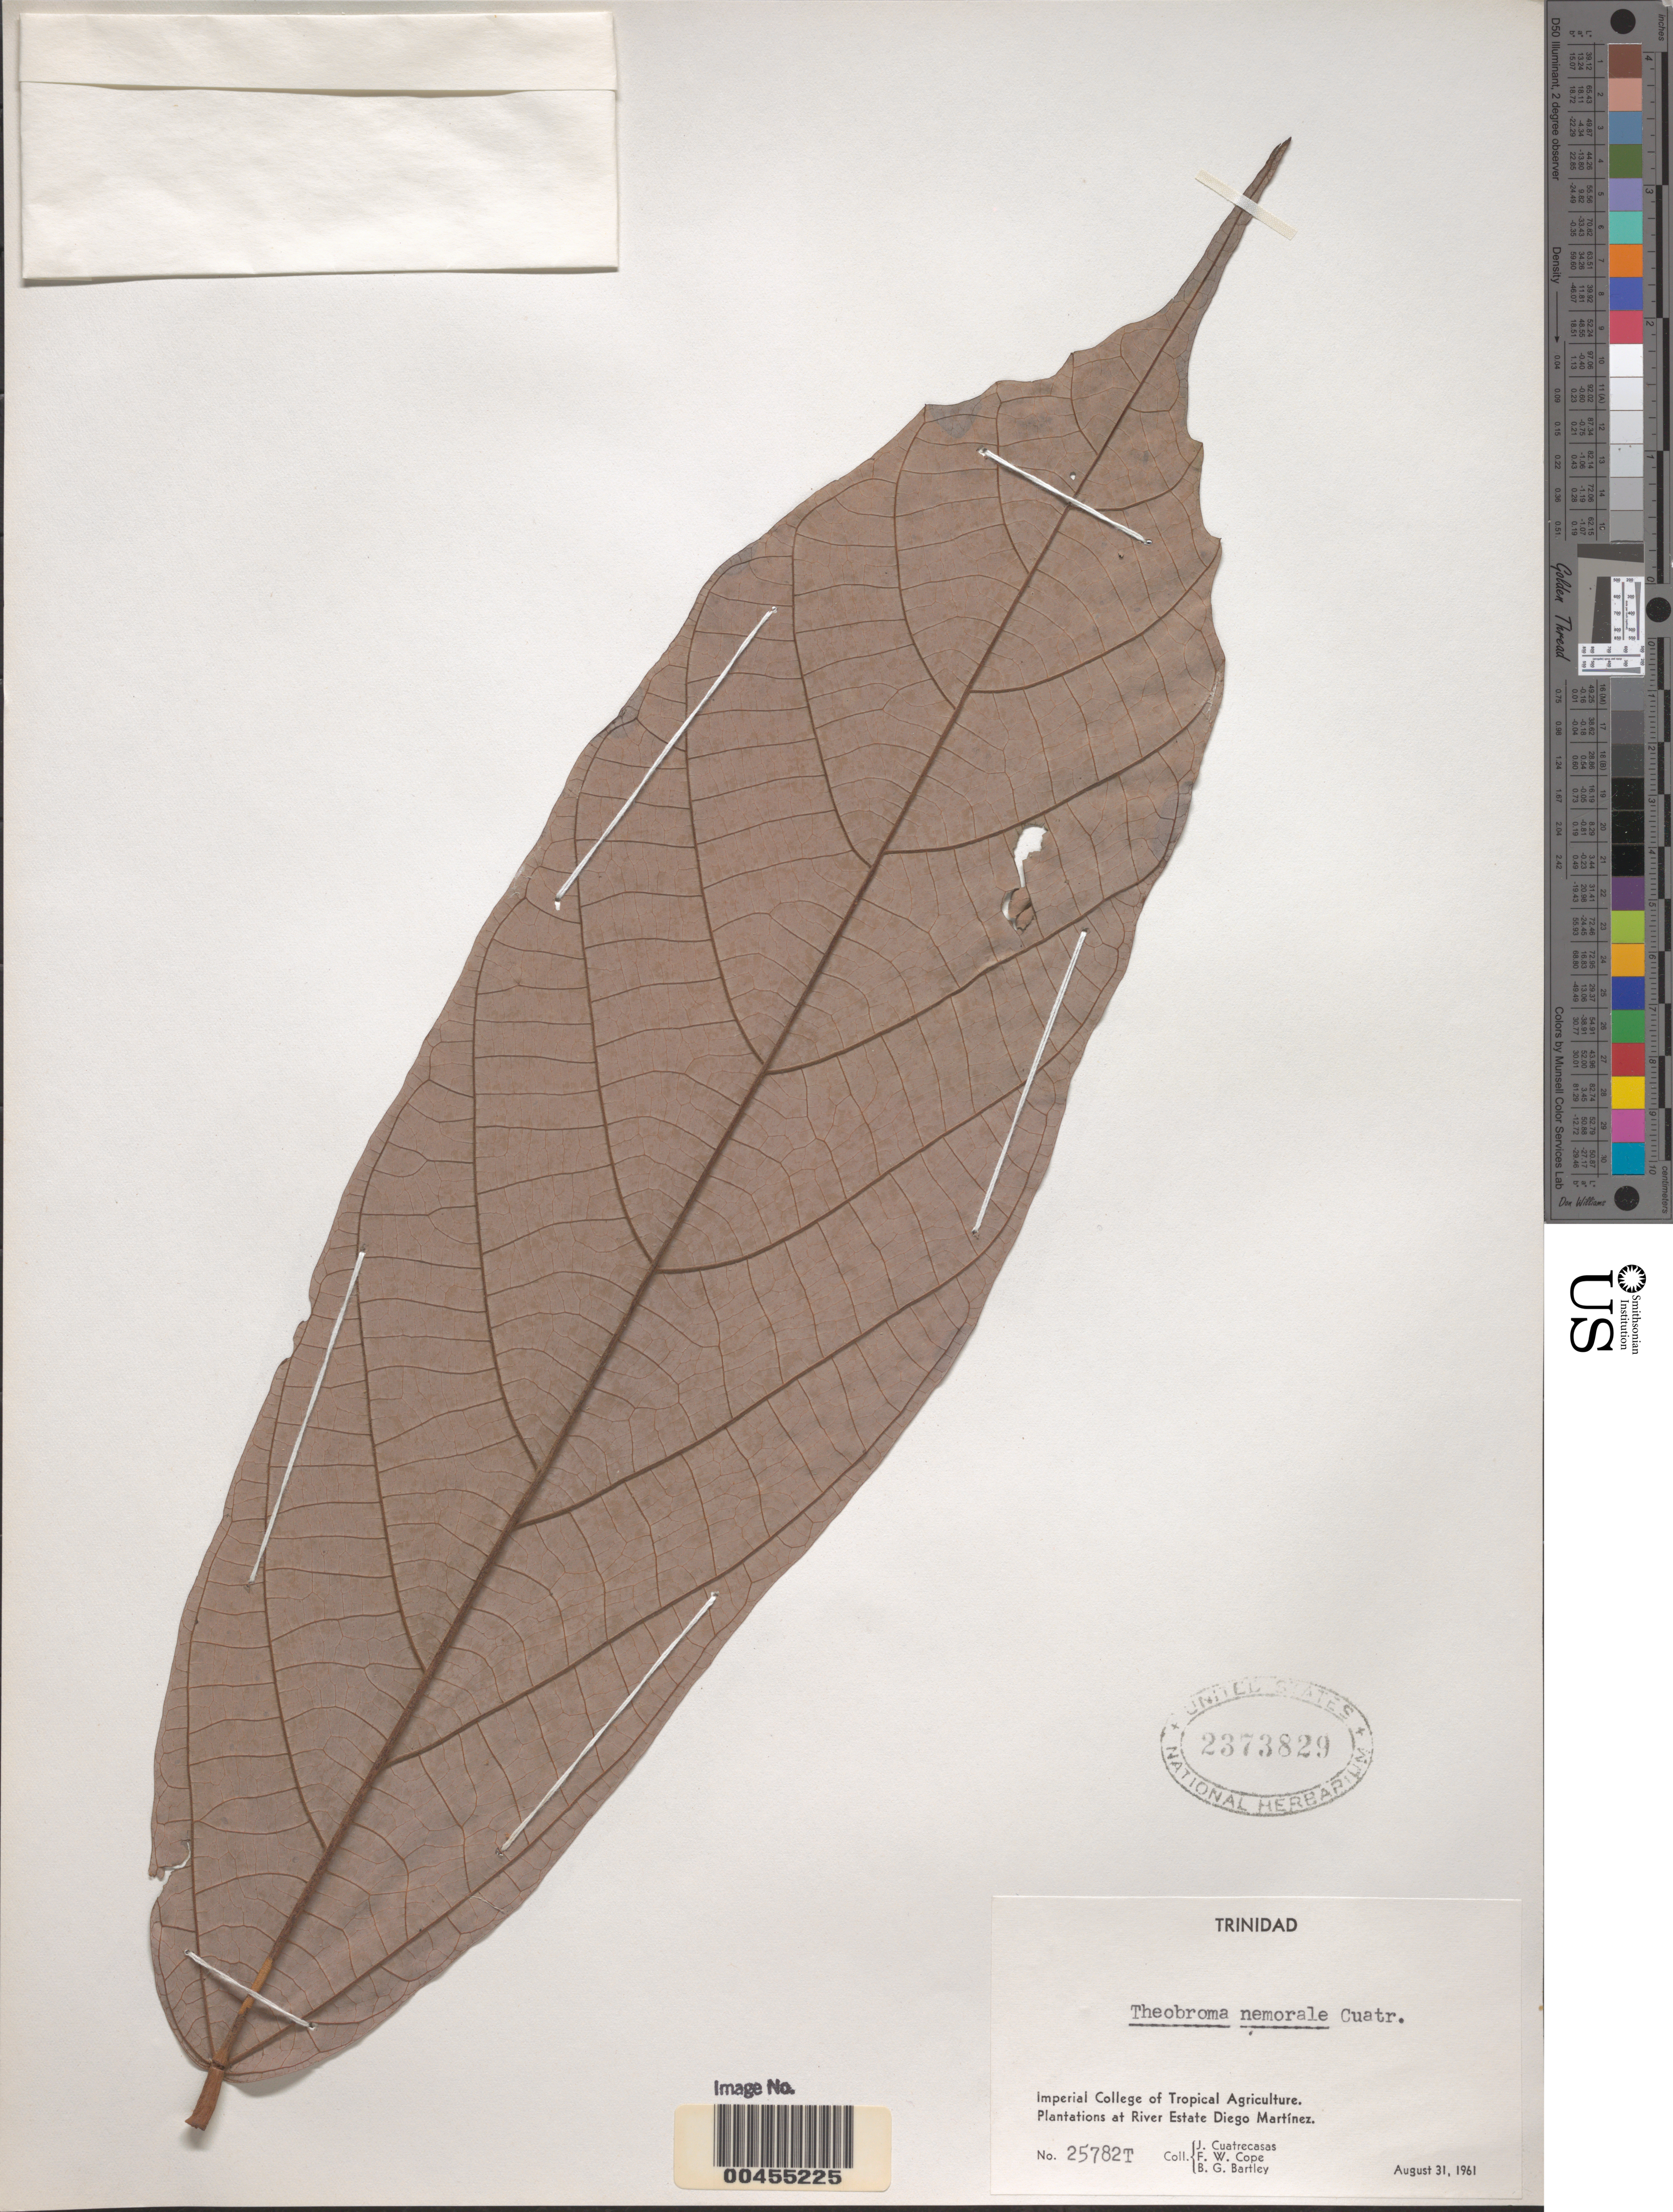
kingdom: Plantae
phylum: Tracheophyta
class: Magnoliopsida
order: Malvales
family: Malvaceae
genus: Theobroma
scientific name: Theobroma nemorale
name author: Cuatrec.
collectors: J. Cuatrecasas, F. Cope & B. Bartley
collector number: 25782T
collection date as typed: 31 Aug 1961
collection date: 1961-08-31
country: Trinidad and Tobago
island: Trinidad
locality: Imperial College of Tropical Agriculture. Plantations at River Estate Diego Martínez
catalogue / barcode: US 2373829